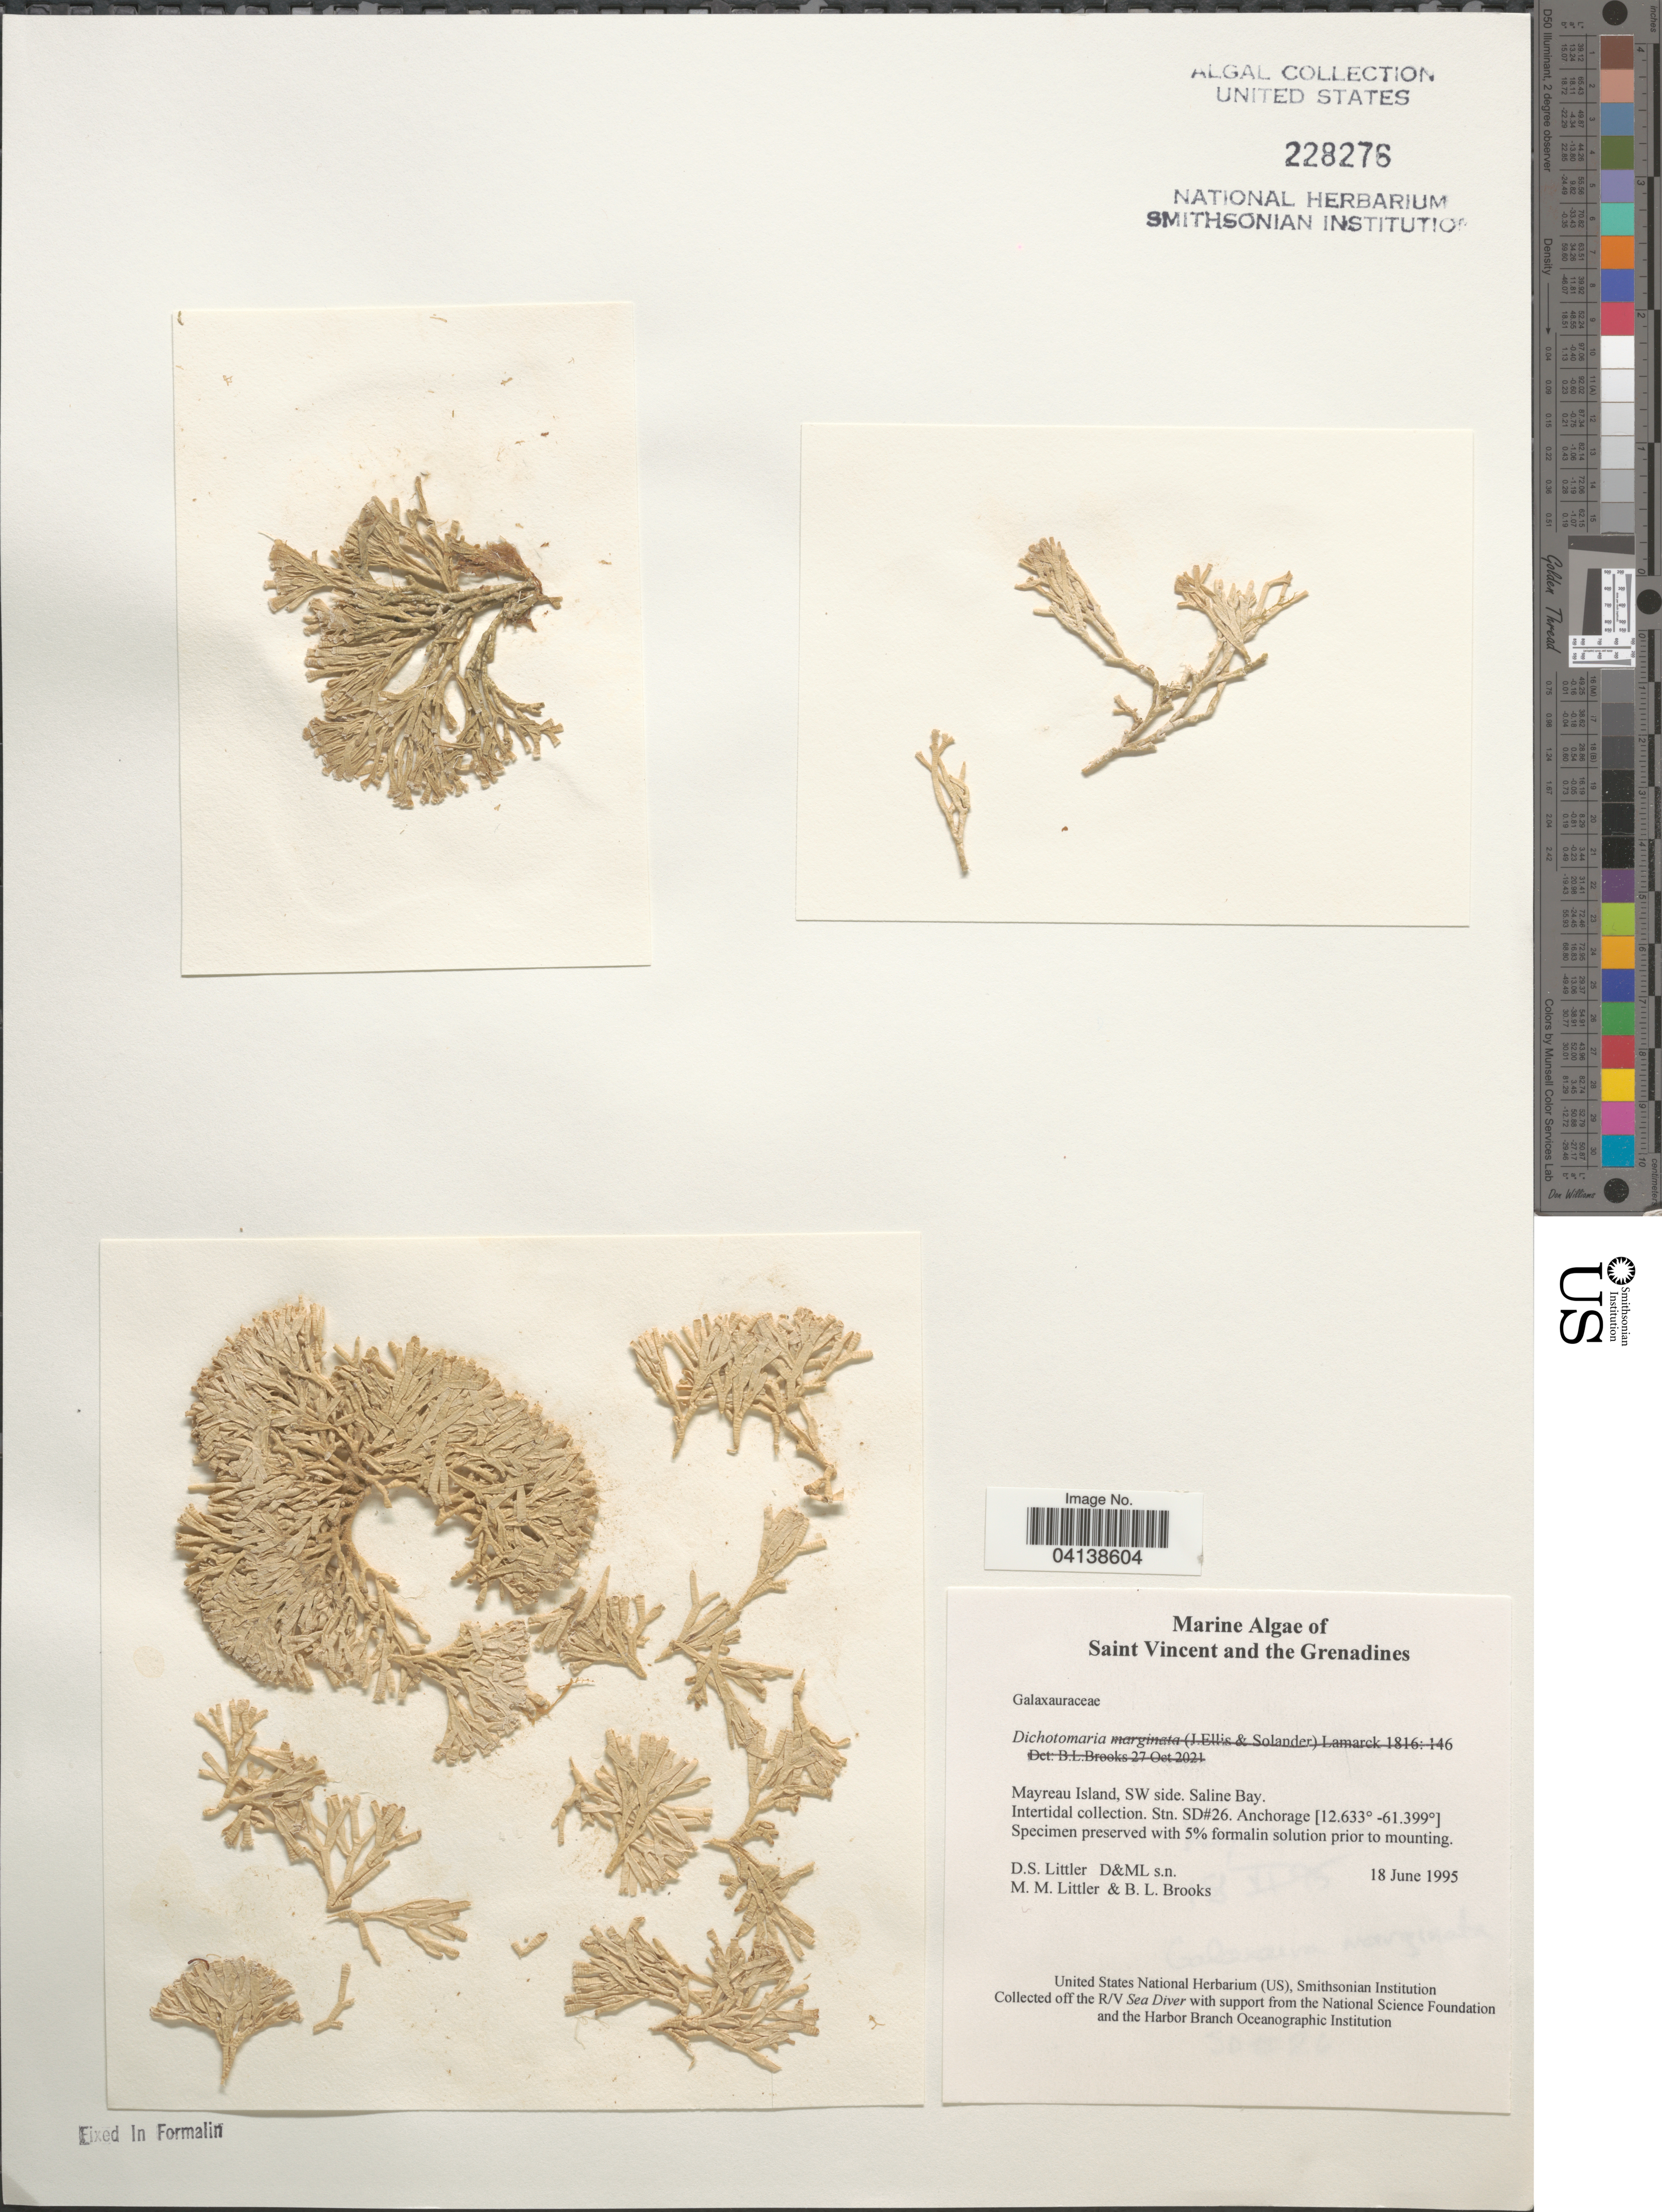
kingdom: Plantae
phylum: Rhodophyta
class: Florideophyceae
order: Nemaliales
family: Galaxauraceae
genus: Dichotomaria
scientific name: Dichotomaria sp.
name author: in Arai et al.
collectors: D. S. Littler & B. Brooks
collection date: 1995-06-18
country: St. Vincent - Grenadines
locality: Saint Vincent and the Grenadines. Mayreau Island, SW side. Saline Bay. Stn. SD#26.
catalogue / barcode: US 228276